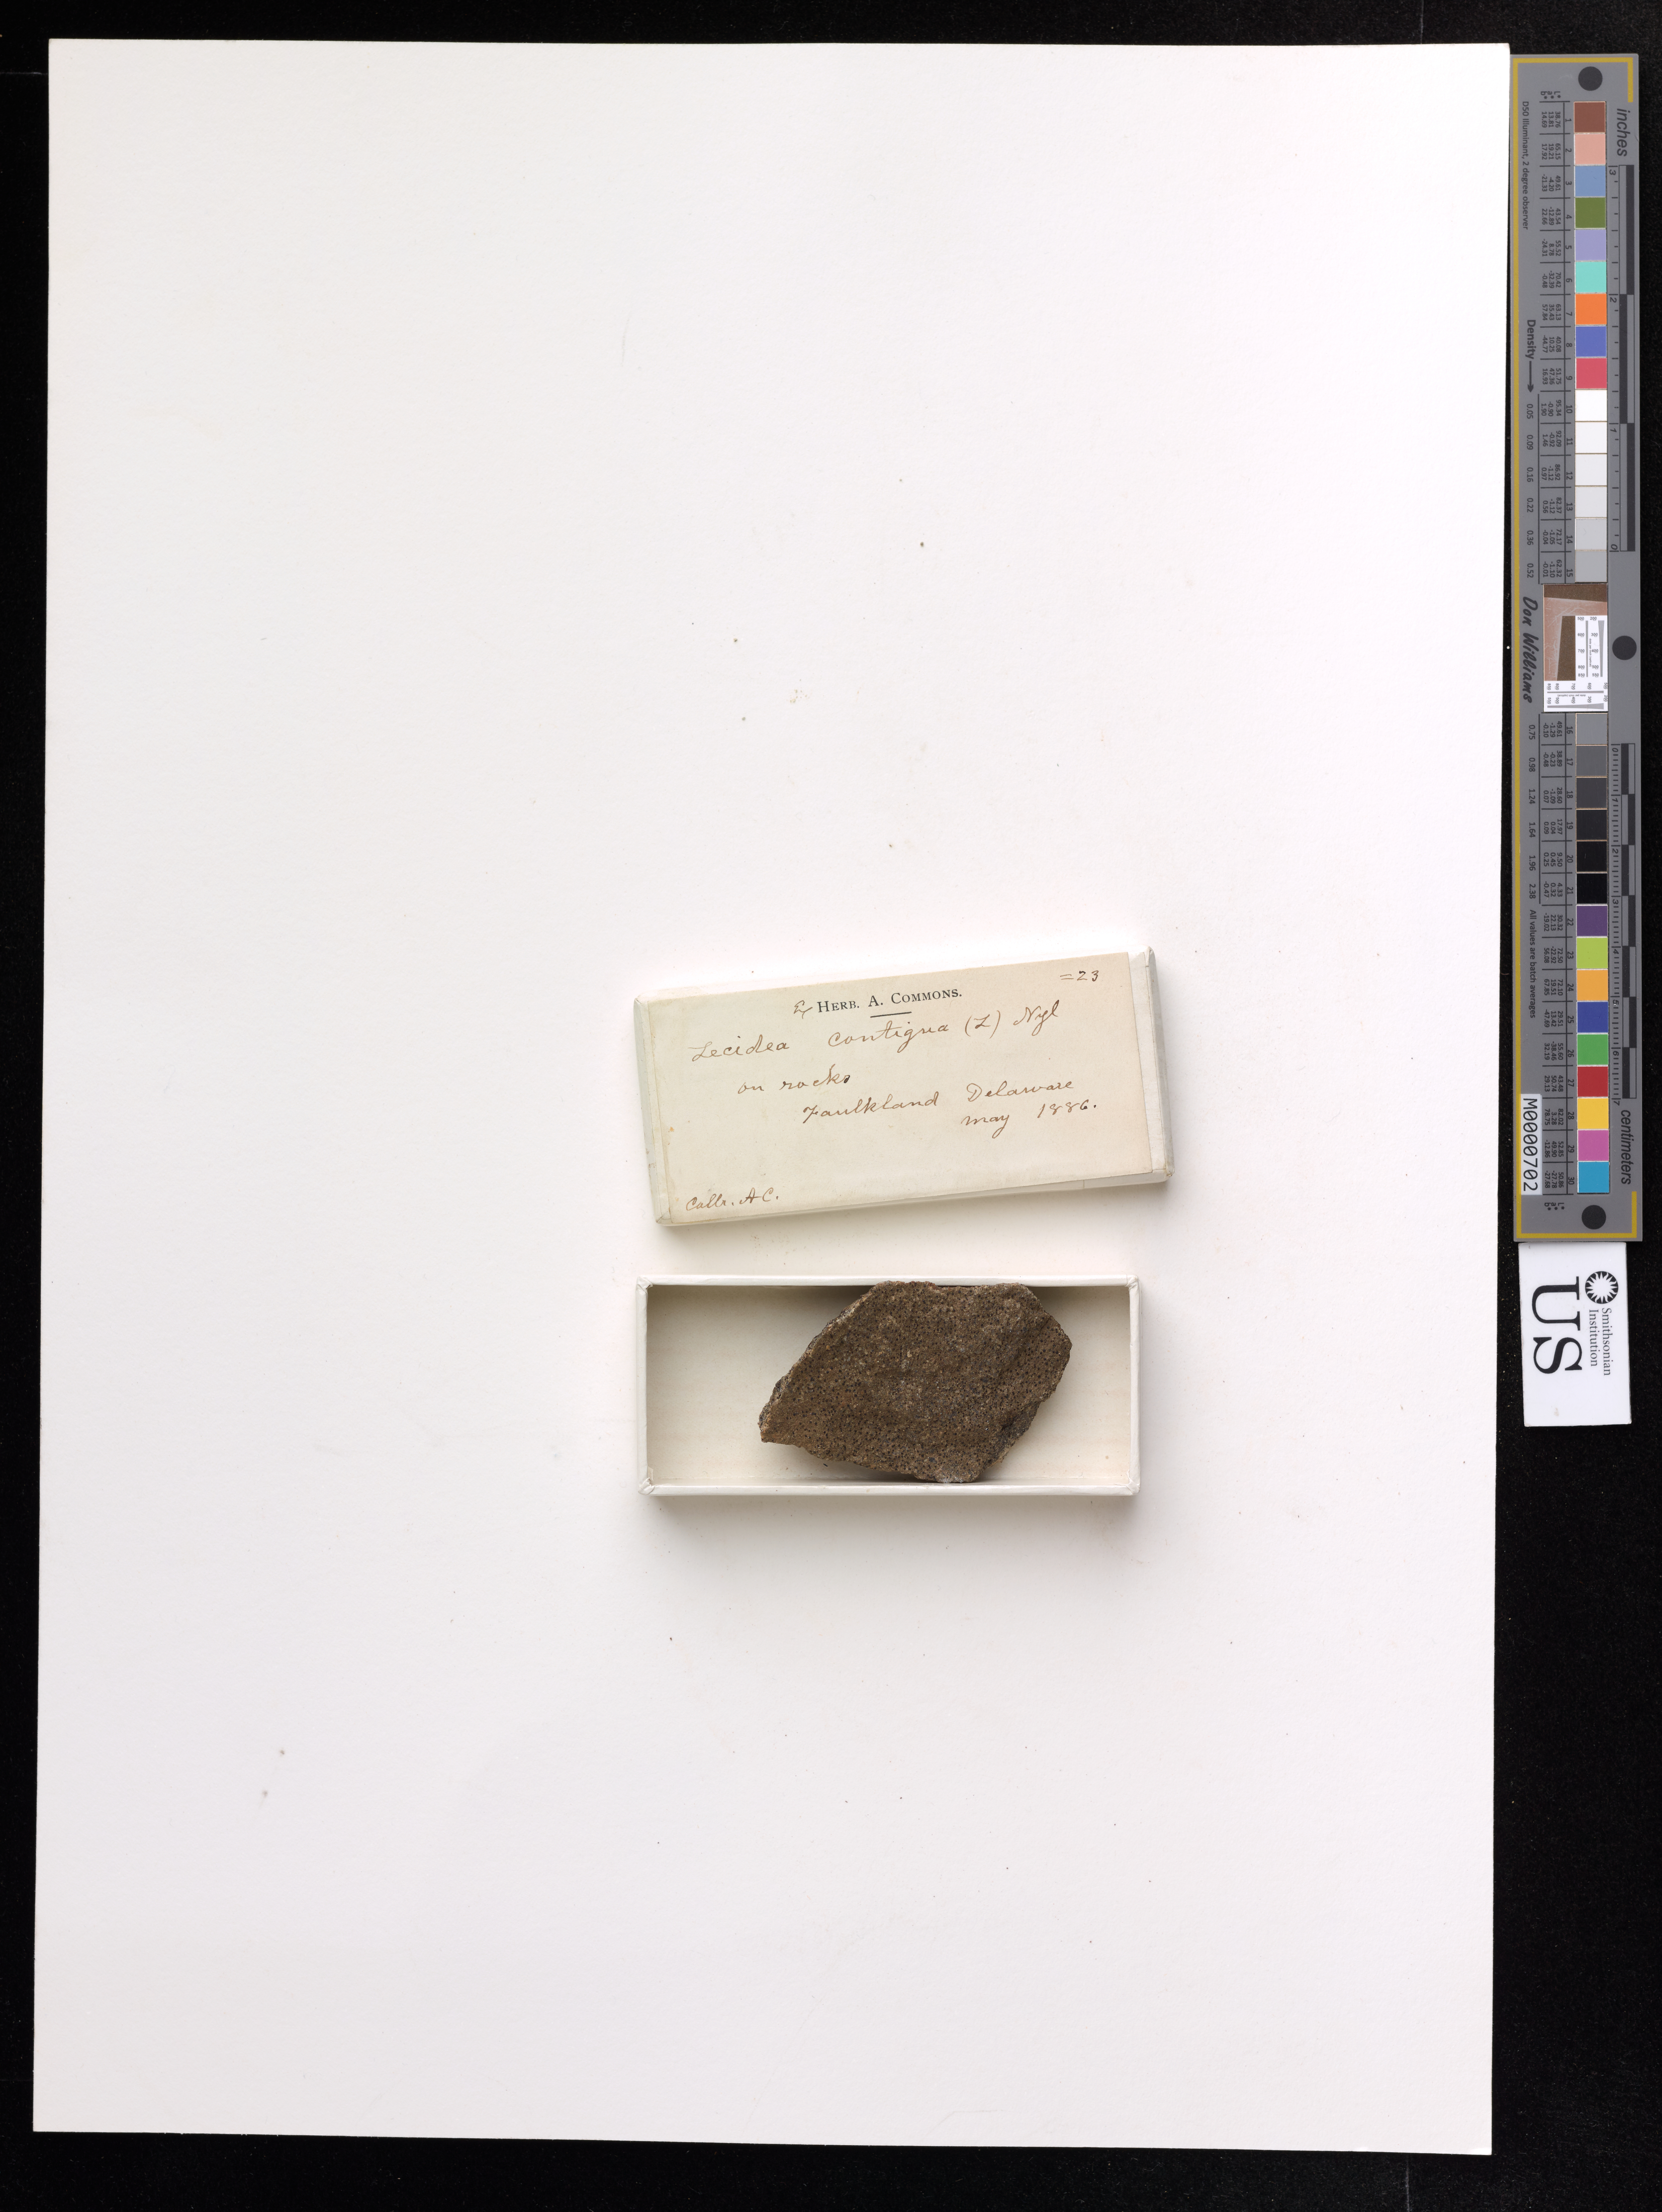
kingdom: Fungi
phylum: Ascomycota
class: Lecanoromycetes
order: Lecideales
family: Lecideaceae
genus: Lecidea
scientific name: Lecidea contigua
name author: (Hoffm.) Fr.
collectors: A. Commons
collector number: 23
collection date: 1886-05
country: United States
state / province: Delaware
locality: Faulkland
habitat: On rocks